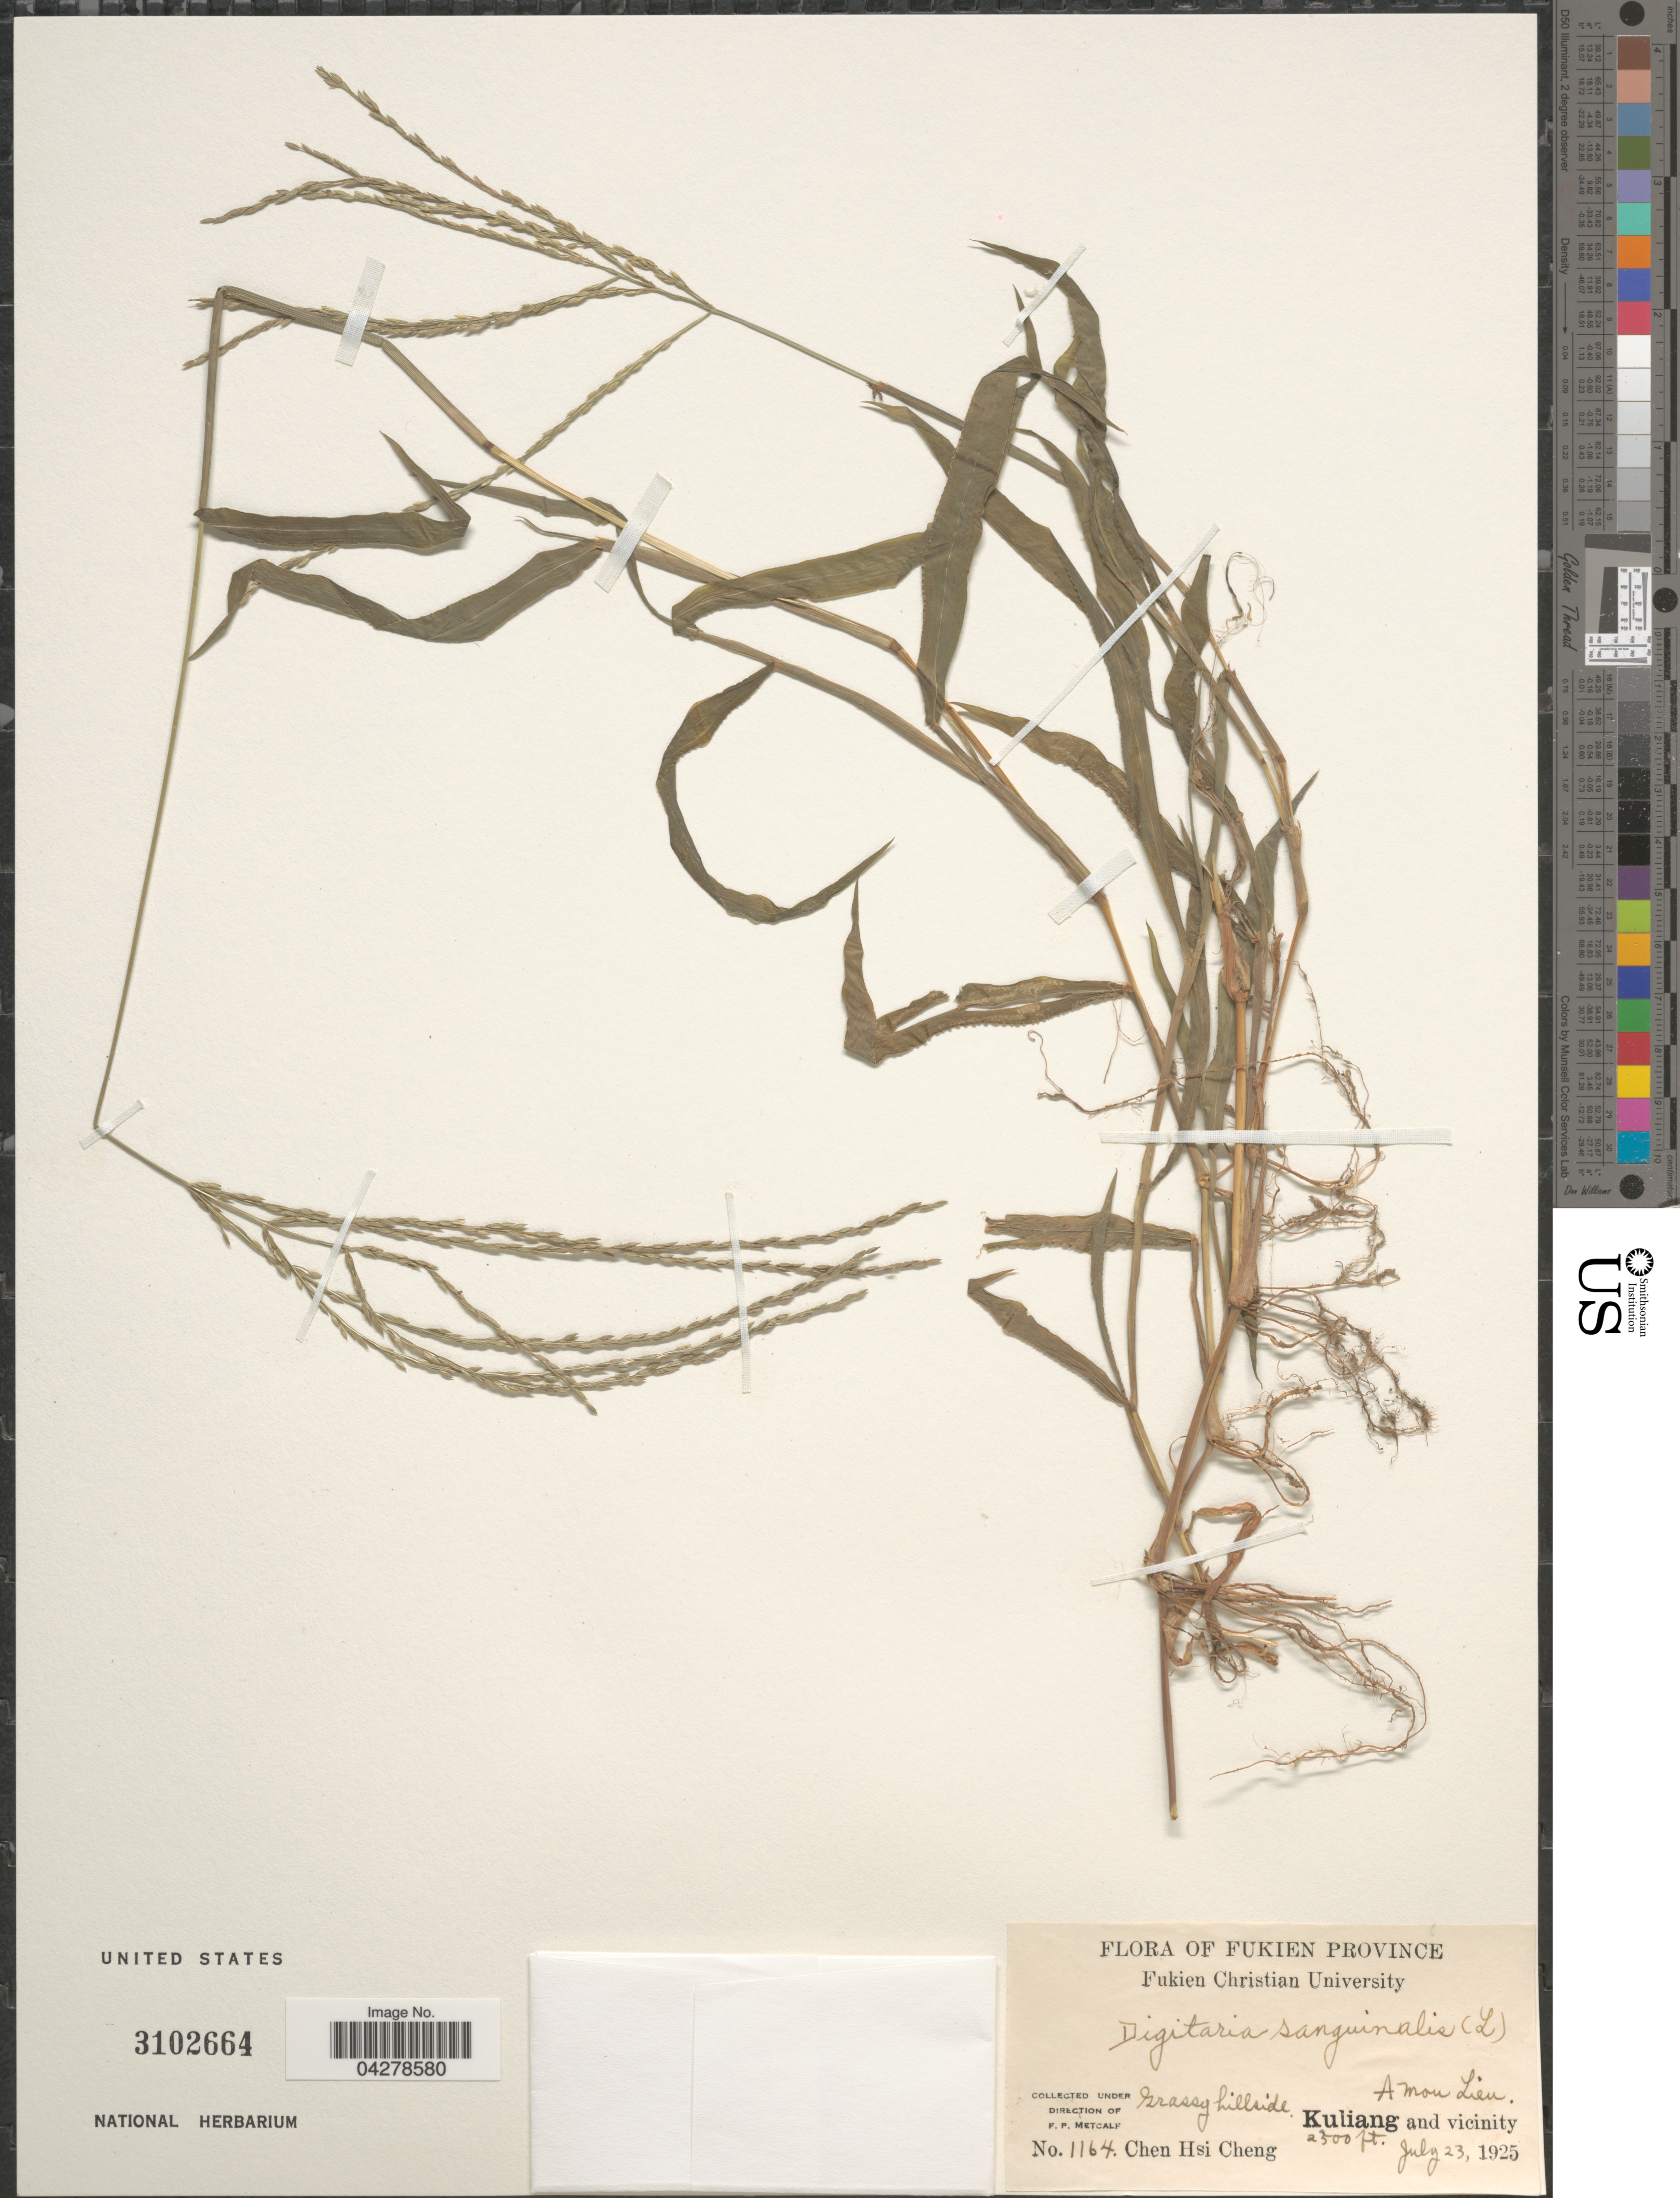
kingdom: Plantae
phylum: Tracheophyta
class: Liliopsida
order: Poales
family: Poaceae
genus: Digitaria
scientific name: Digitaria sanguinalis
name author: (L.) Scop.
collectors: Chen Hsi Cheng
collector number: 1164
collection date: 1925-07-23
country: China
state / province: Fujian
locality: Fukien Province. Grassy hillside. A mou Lieu. Kuliang and vicinity.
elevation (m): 762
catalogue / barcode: US 3102664